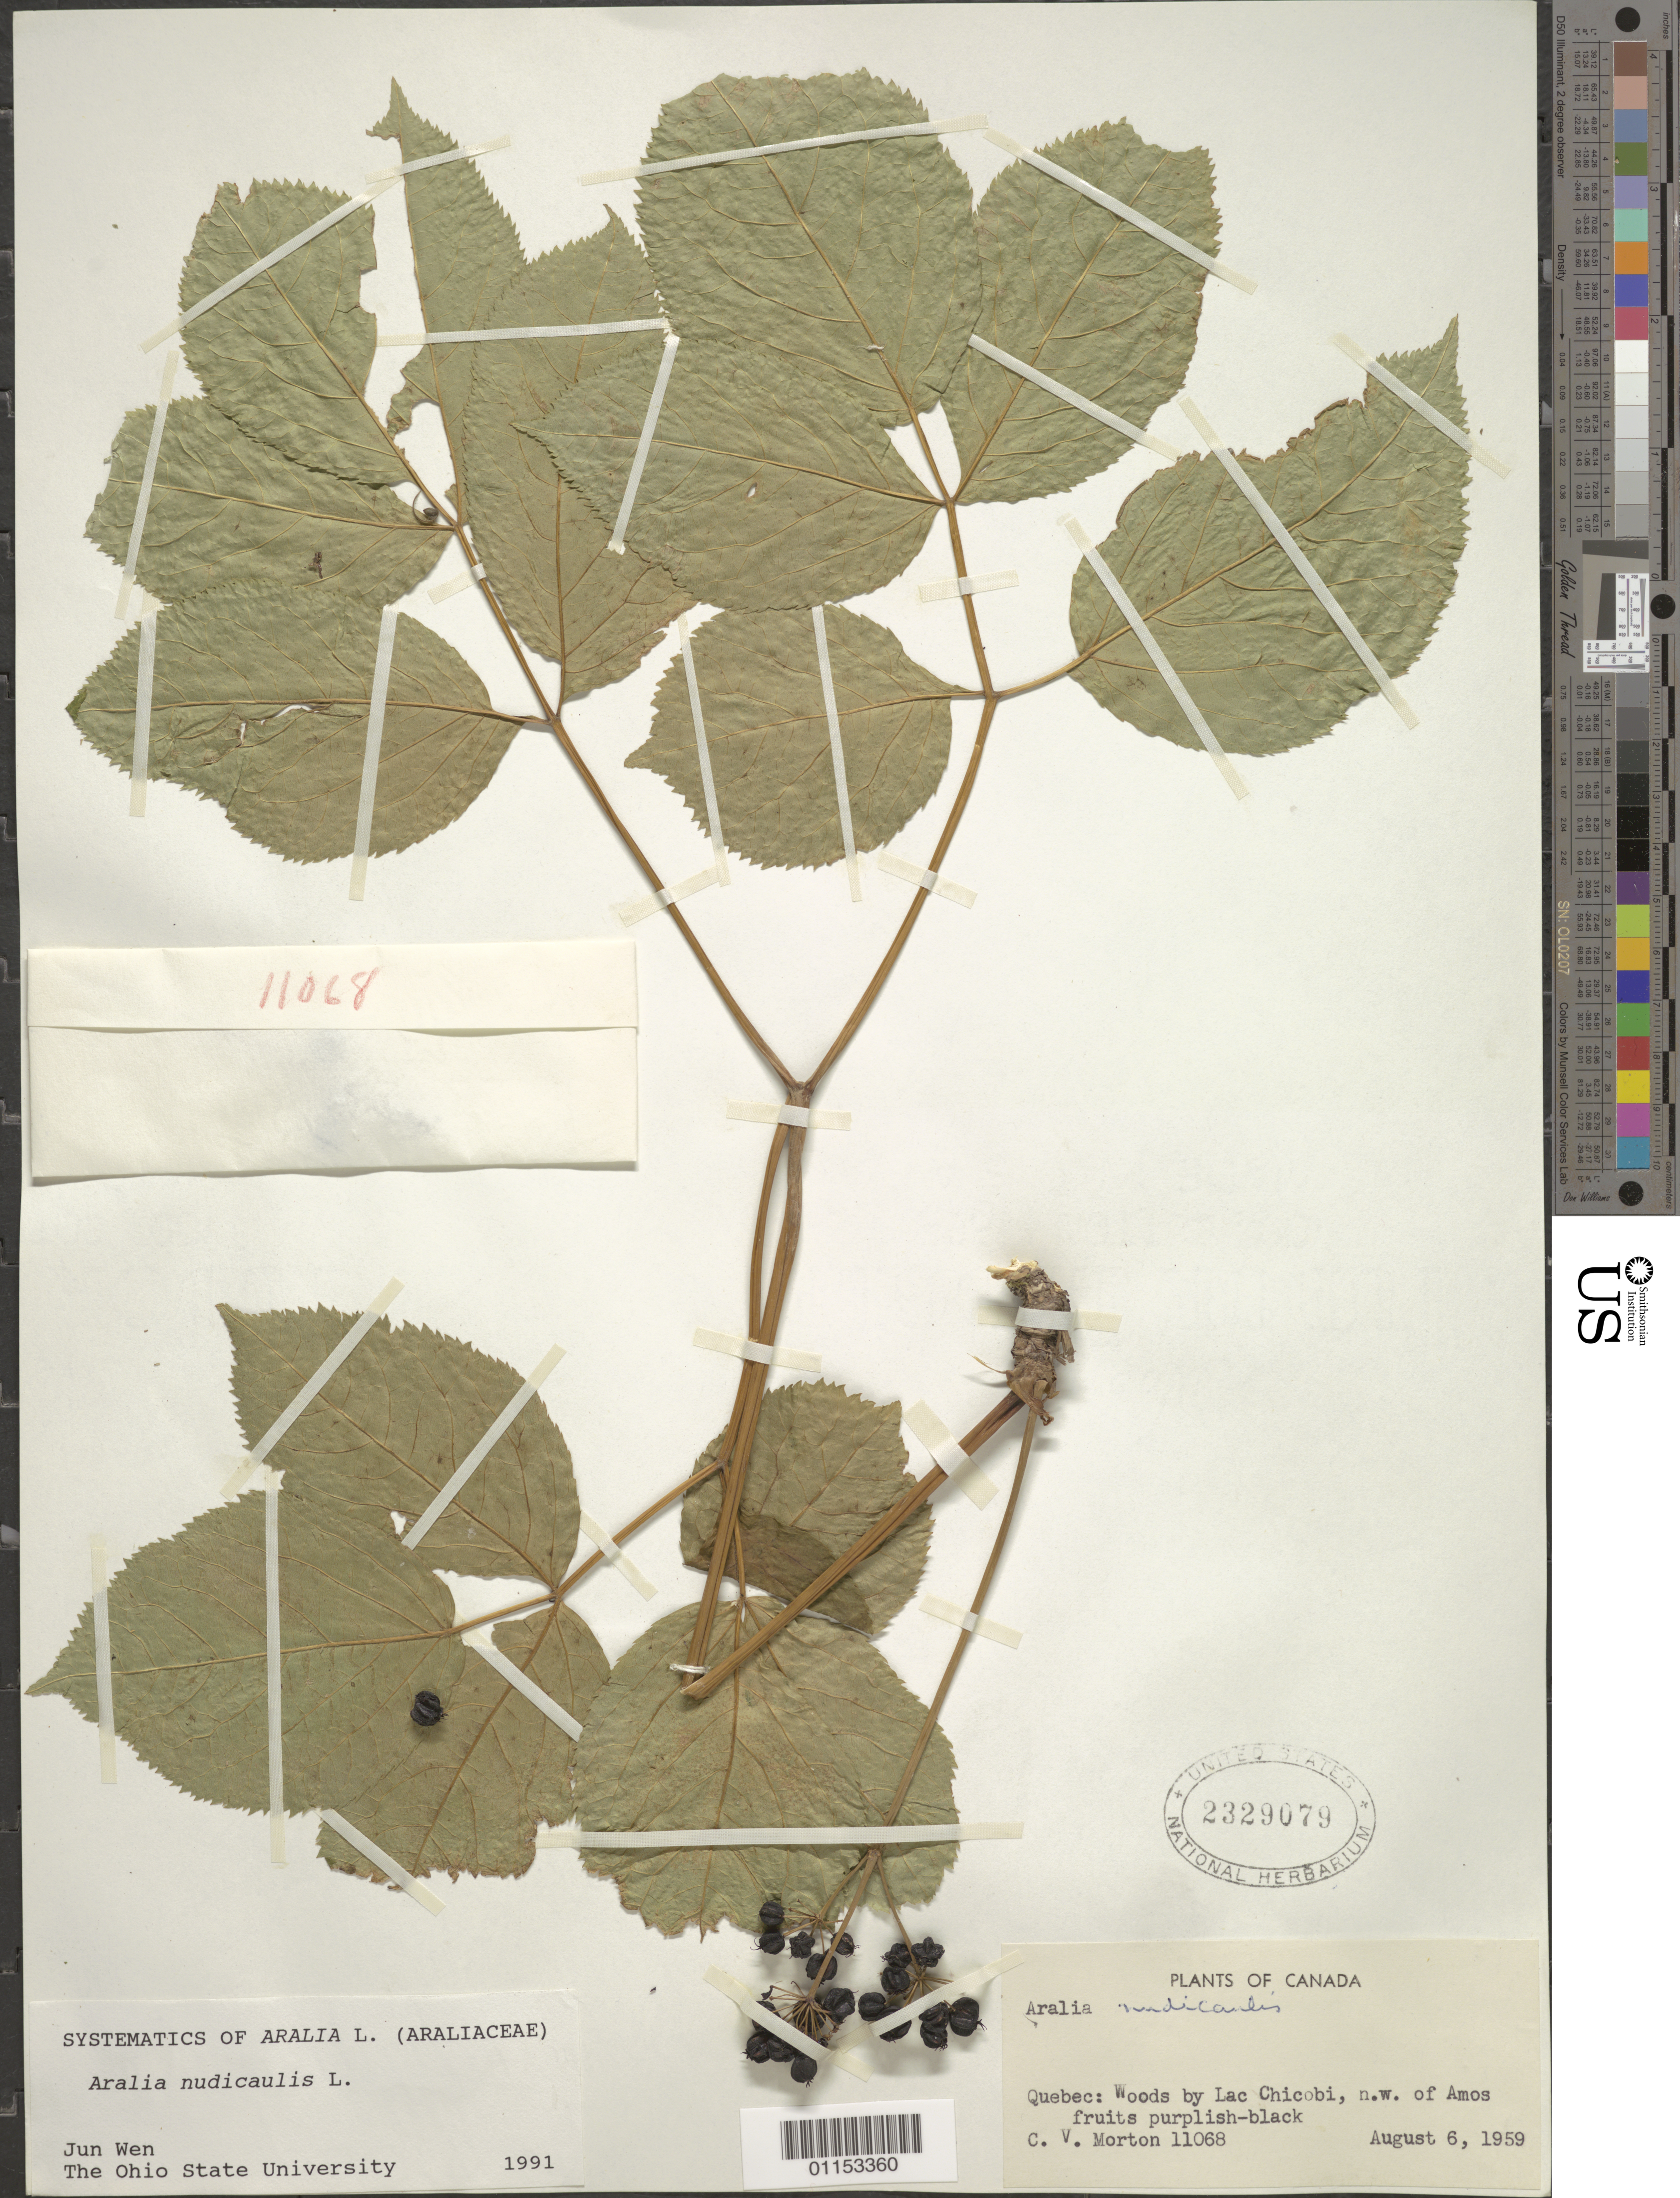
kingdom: Plantae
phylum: Tracheophyta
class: Magnoliopsida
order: Apiales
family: Araliaceae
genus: Aralia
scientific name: Aralia nudicaulis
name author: L.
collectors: C. V. Morton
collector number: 11068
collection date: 1959-08-06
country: Canada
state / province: Quebec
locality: Lac Chicobi, NW of Amos.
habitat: Woods.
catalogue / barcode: US 2329079